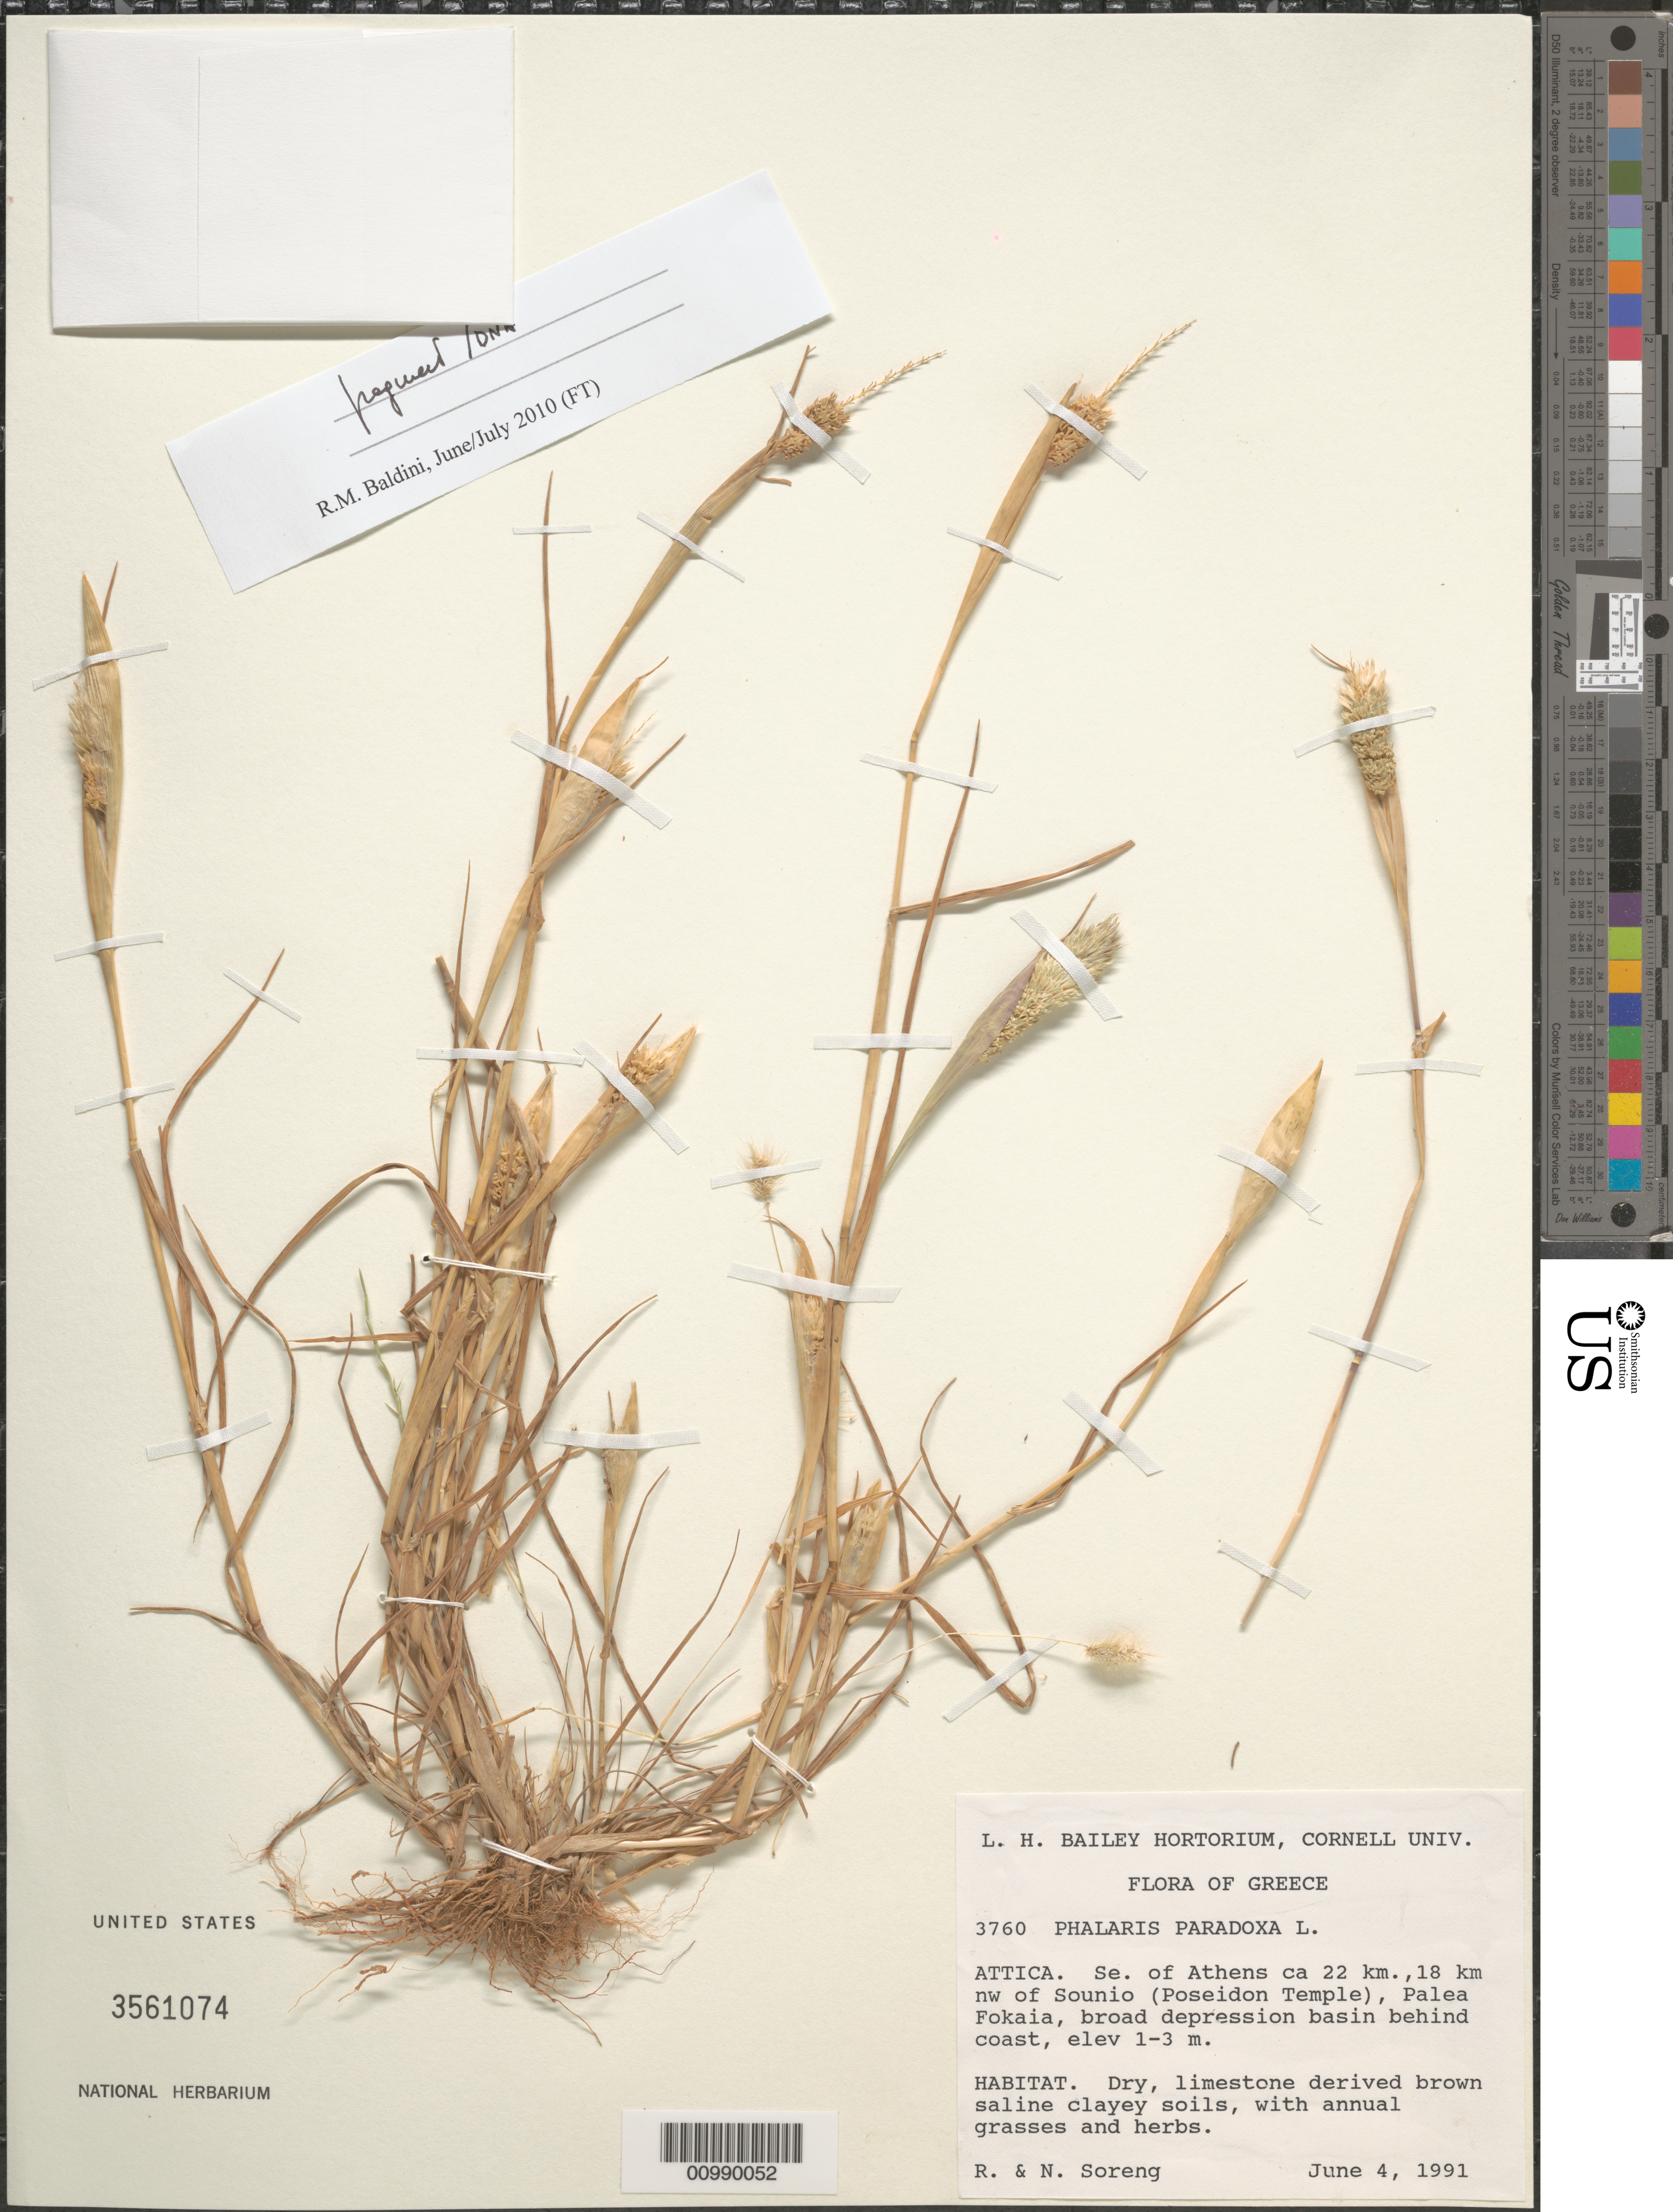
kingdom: Plantae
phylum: Tracheophyta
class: Liliopsida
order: Poales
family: Poaceae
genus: Phalaris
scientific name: Phalaris paradoxa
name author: L.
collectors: R. J. Soreng & N. L. Soreng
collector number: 3760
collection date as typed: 04 Jun 1991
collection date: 1991-06-04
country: Greece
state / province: Attica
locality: SE of Athens ca 22 km., 18 km NW of Sounio (Poseidon Temple), low forested hills near coast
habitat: Dry, limestone derived brown saline clayey soils, with annual grasses and herbs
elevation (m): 2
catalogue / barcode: US 3561074